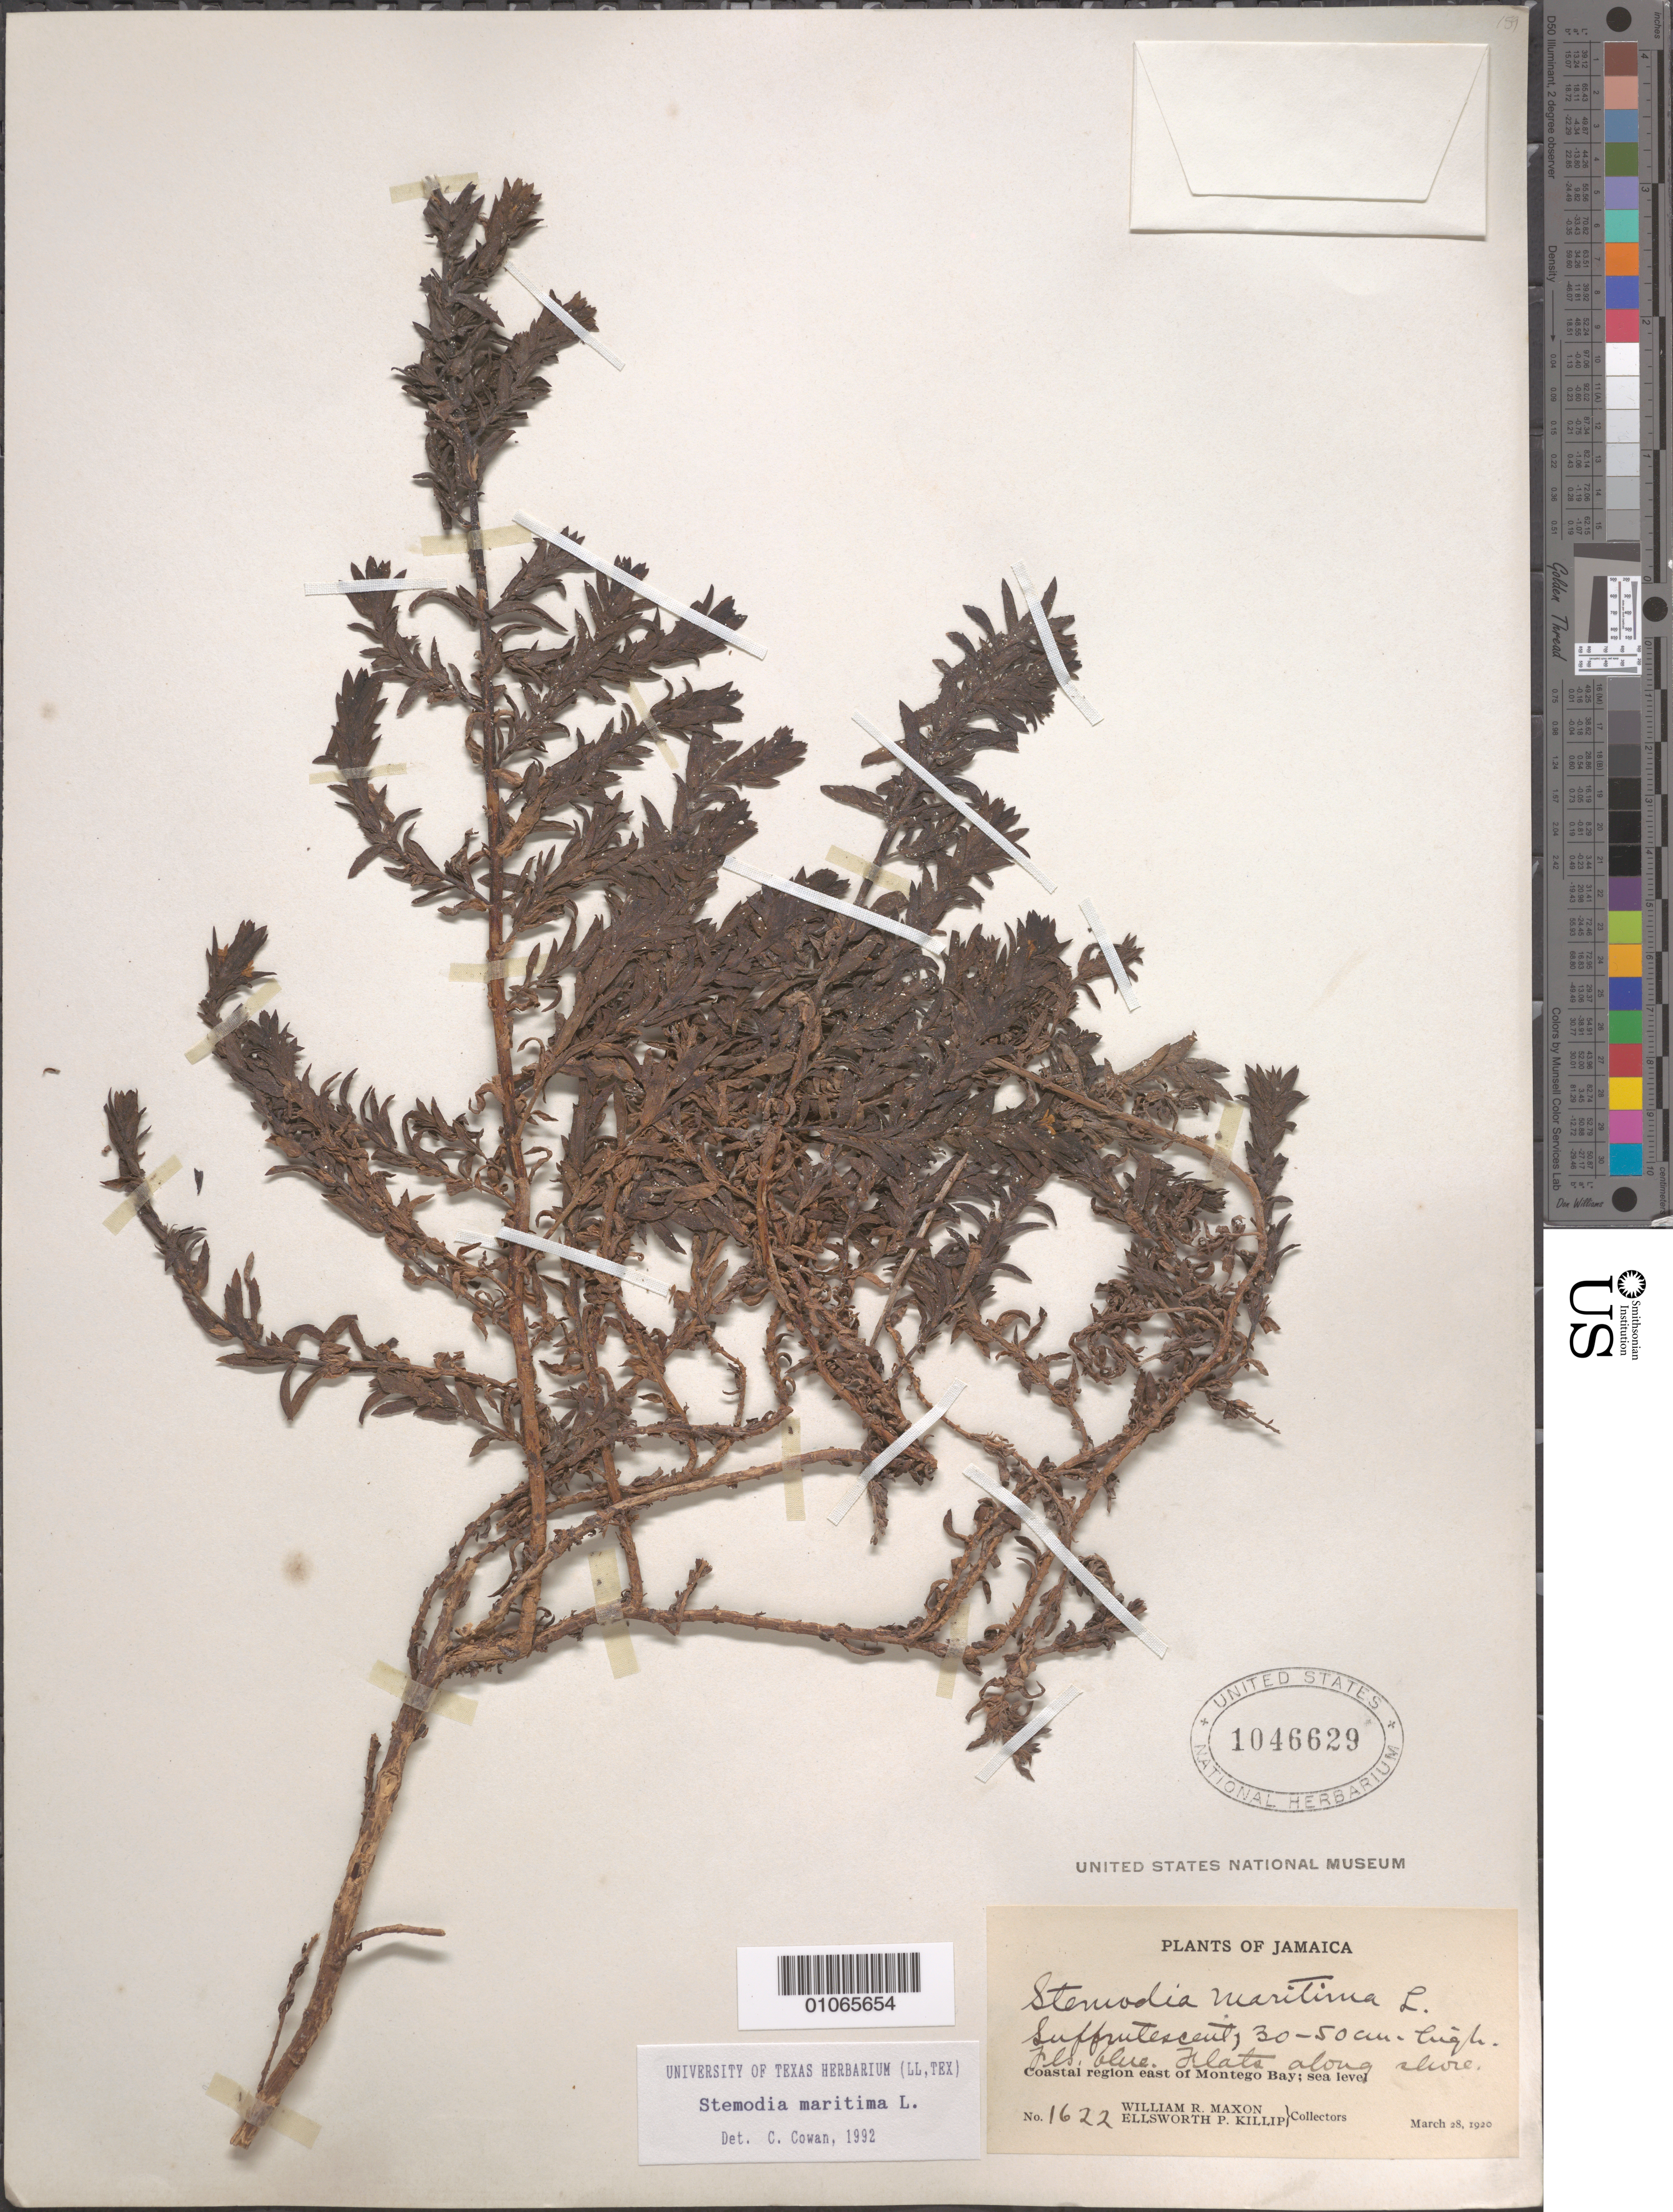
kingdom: Plantae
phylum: Tracheophyta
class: Magnoliopsida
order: Lamiales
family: Plantaginaceae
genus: Stemodia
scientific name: Stemodia maritima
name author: L.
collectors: W. R. Maxon & E. P. Killip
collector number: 1622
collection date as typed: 28 Mar 1920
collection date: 1920-03-28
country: Jamaica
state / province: Saint James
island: Jamaica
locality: Coastal region east of Montego Bay. Flats along shore.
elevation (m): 0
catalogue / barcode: US 1046629